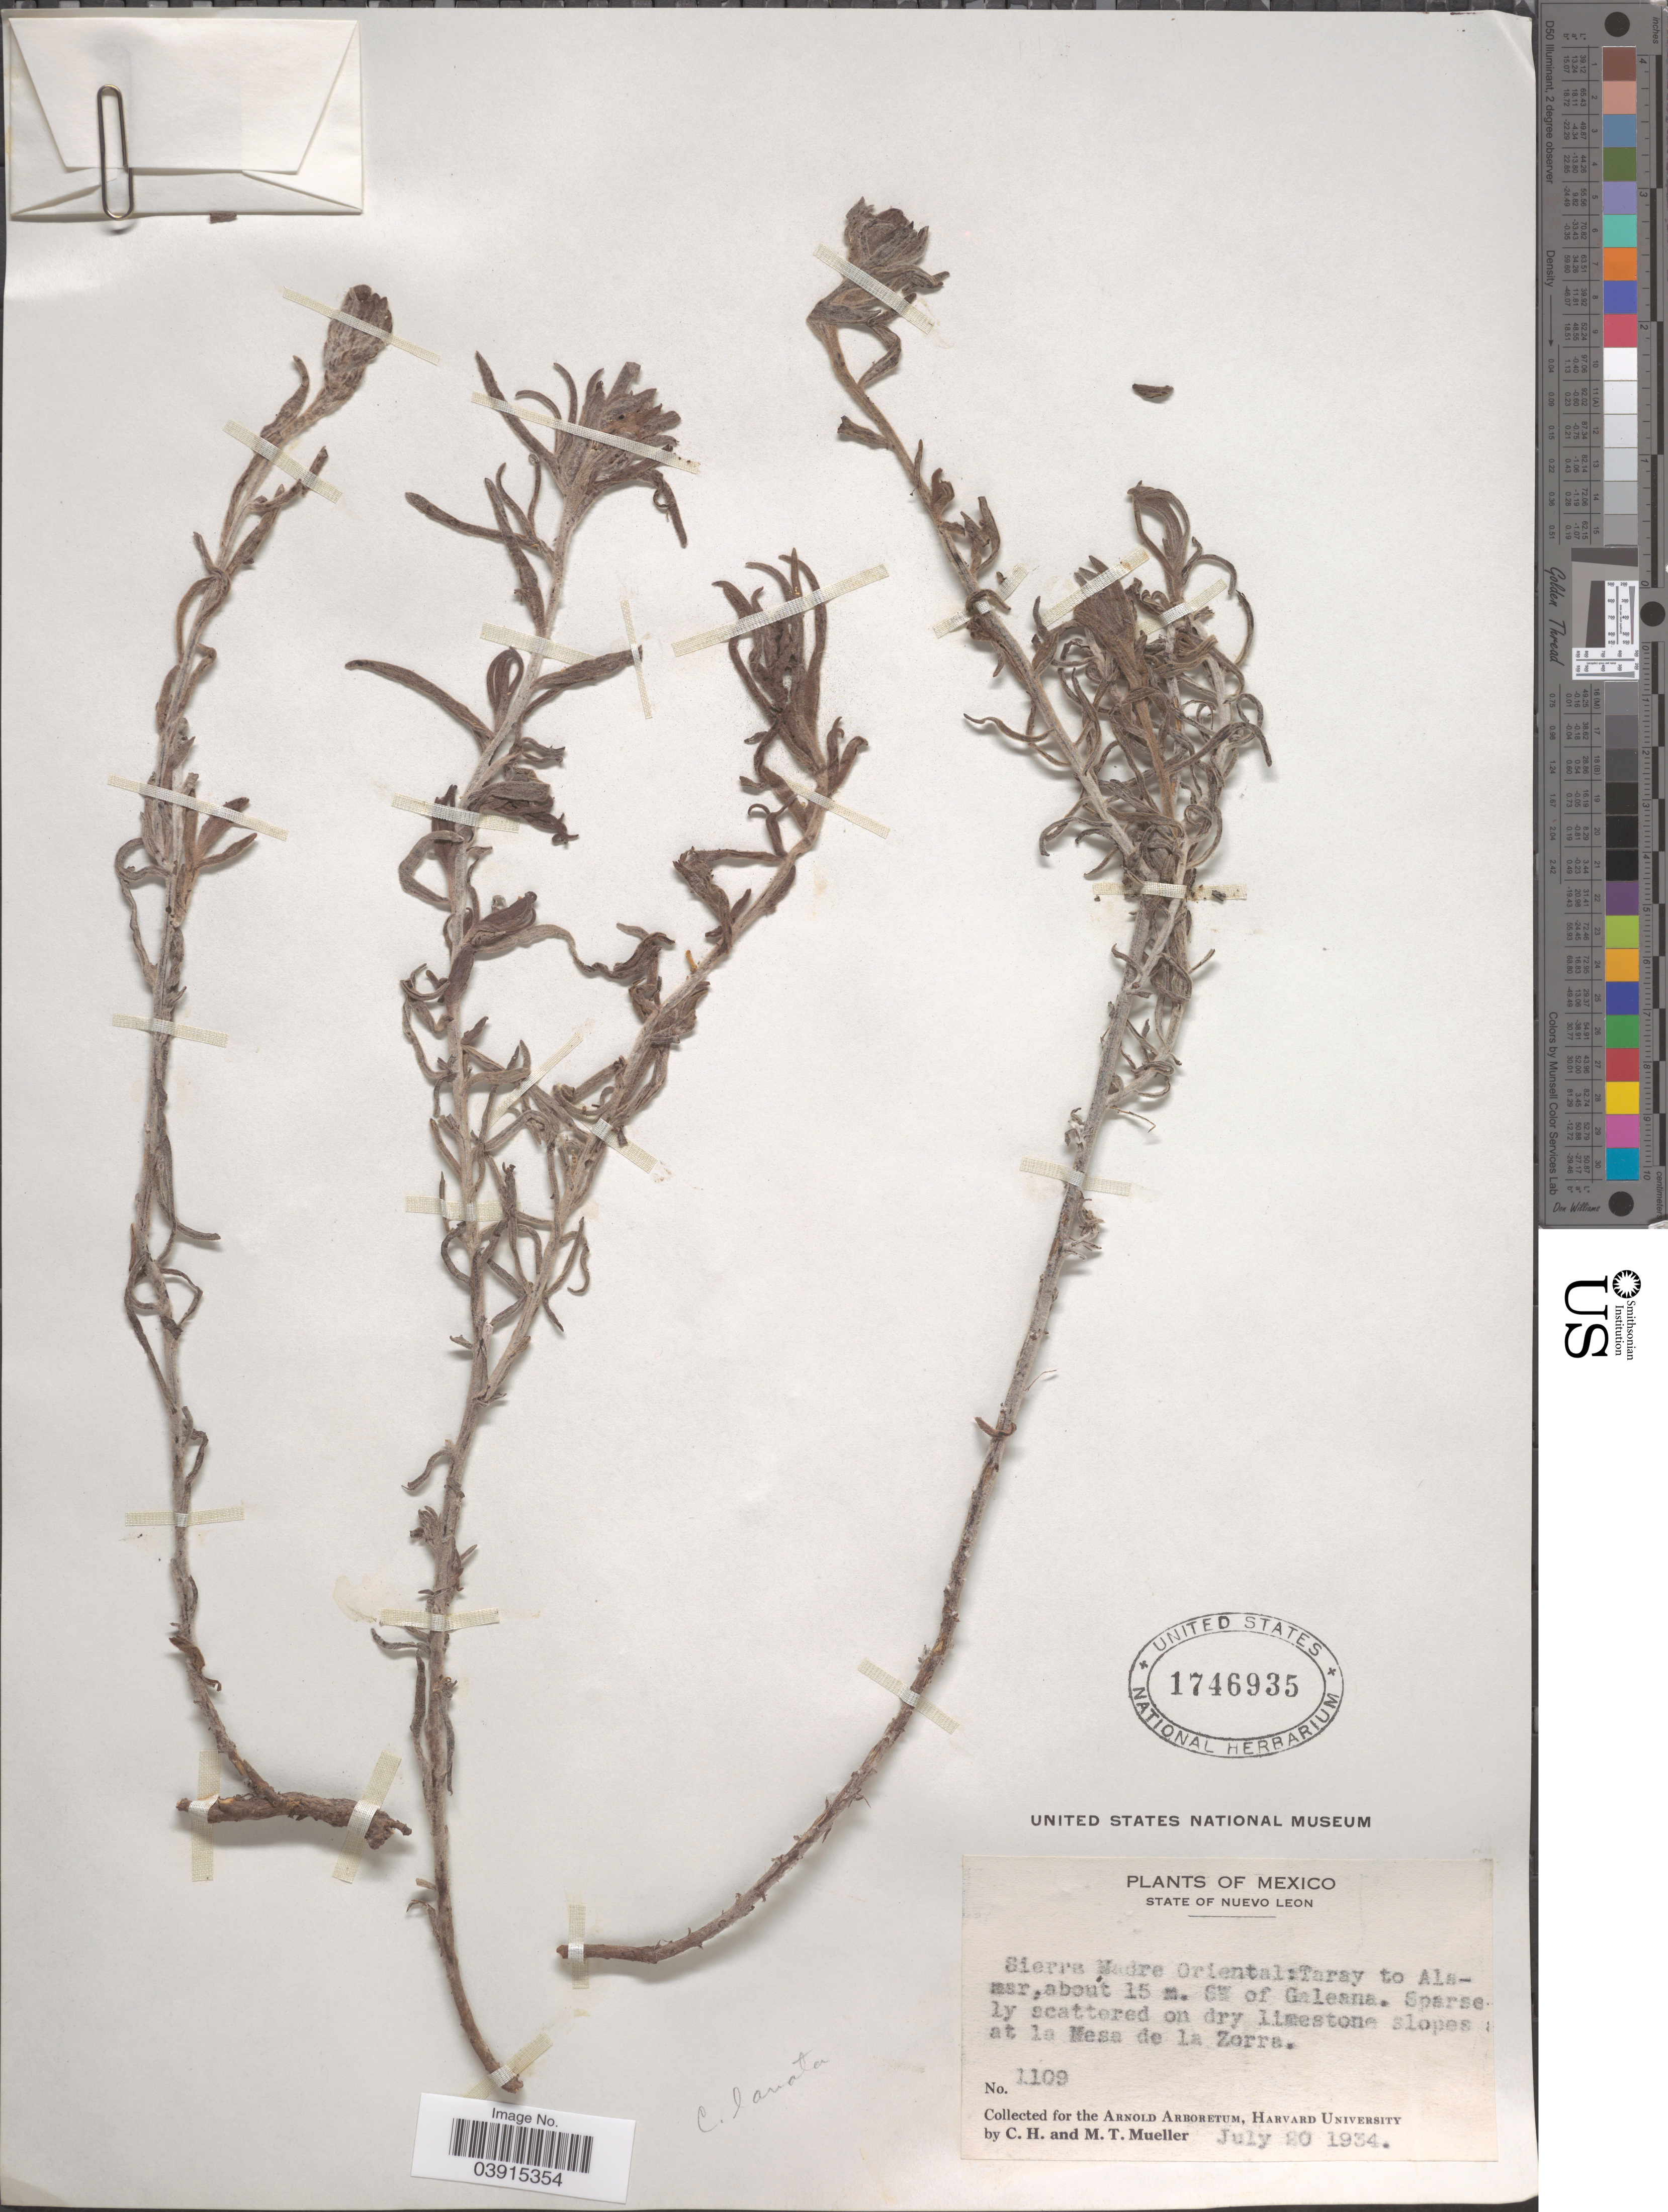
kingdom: Plantae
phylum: Tracheophyta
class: Magnoliopsida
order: Lamiales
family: Orobanchaceae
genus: Castilleja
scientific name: Castilleja lanata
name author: A. Gray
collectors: C. H. Mueller & M. Mueller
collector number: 1109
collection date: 1934-07-20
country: Mexico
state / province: Nuevo León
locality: Sierra Madre Oriental; Taray to Alamar, about 15 m. SW of Galeana. La Mesa de la Zorra.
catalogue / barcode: US 1746935